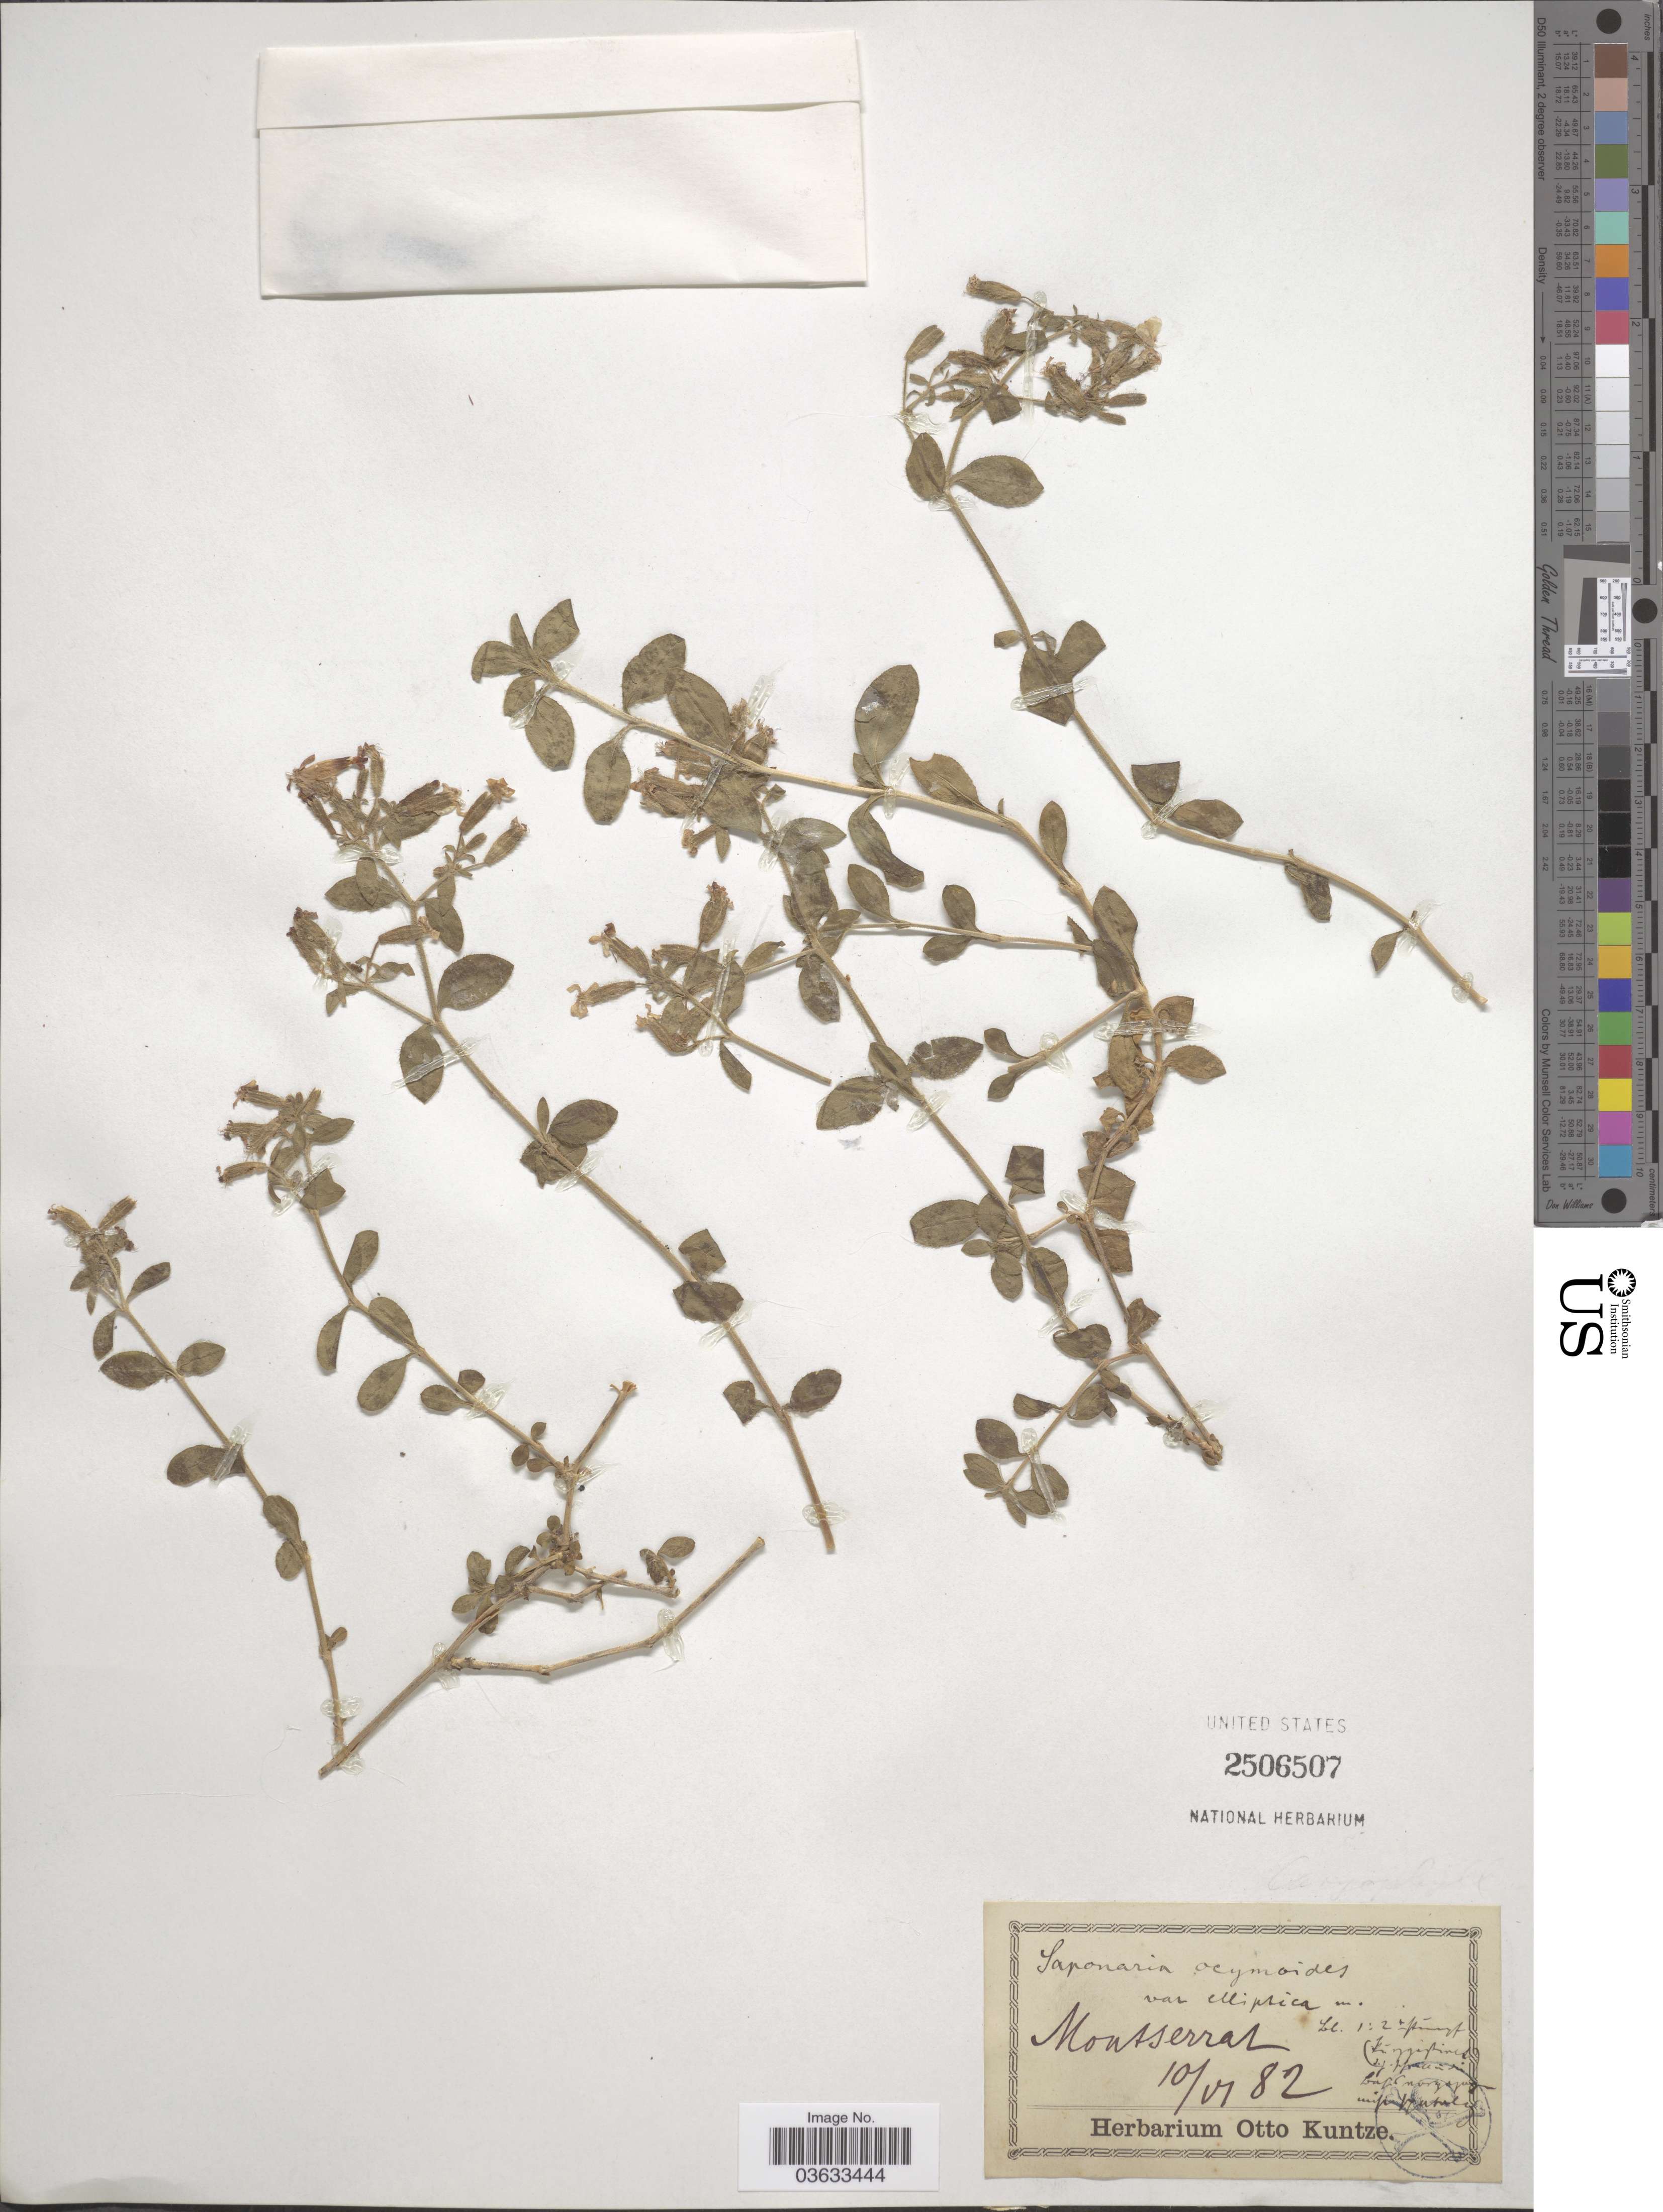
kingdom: Plantae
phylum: Tracheophyta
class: Magnoliopsida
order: Caryophyllales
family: Caryophyllaceae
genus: Saponaria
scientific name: Saponaria ocymoides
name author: L.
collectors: ex herb. Otto Kuntze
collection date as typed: Transcribed d/m/y: 10/6/82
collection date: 1882-06-10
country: Spain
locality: Montserrat.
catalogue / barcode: US 2506507